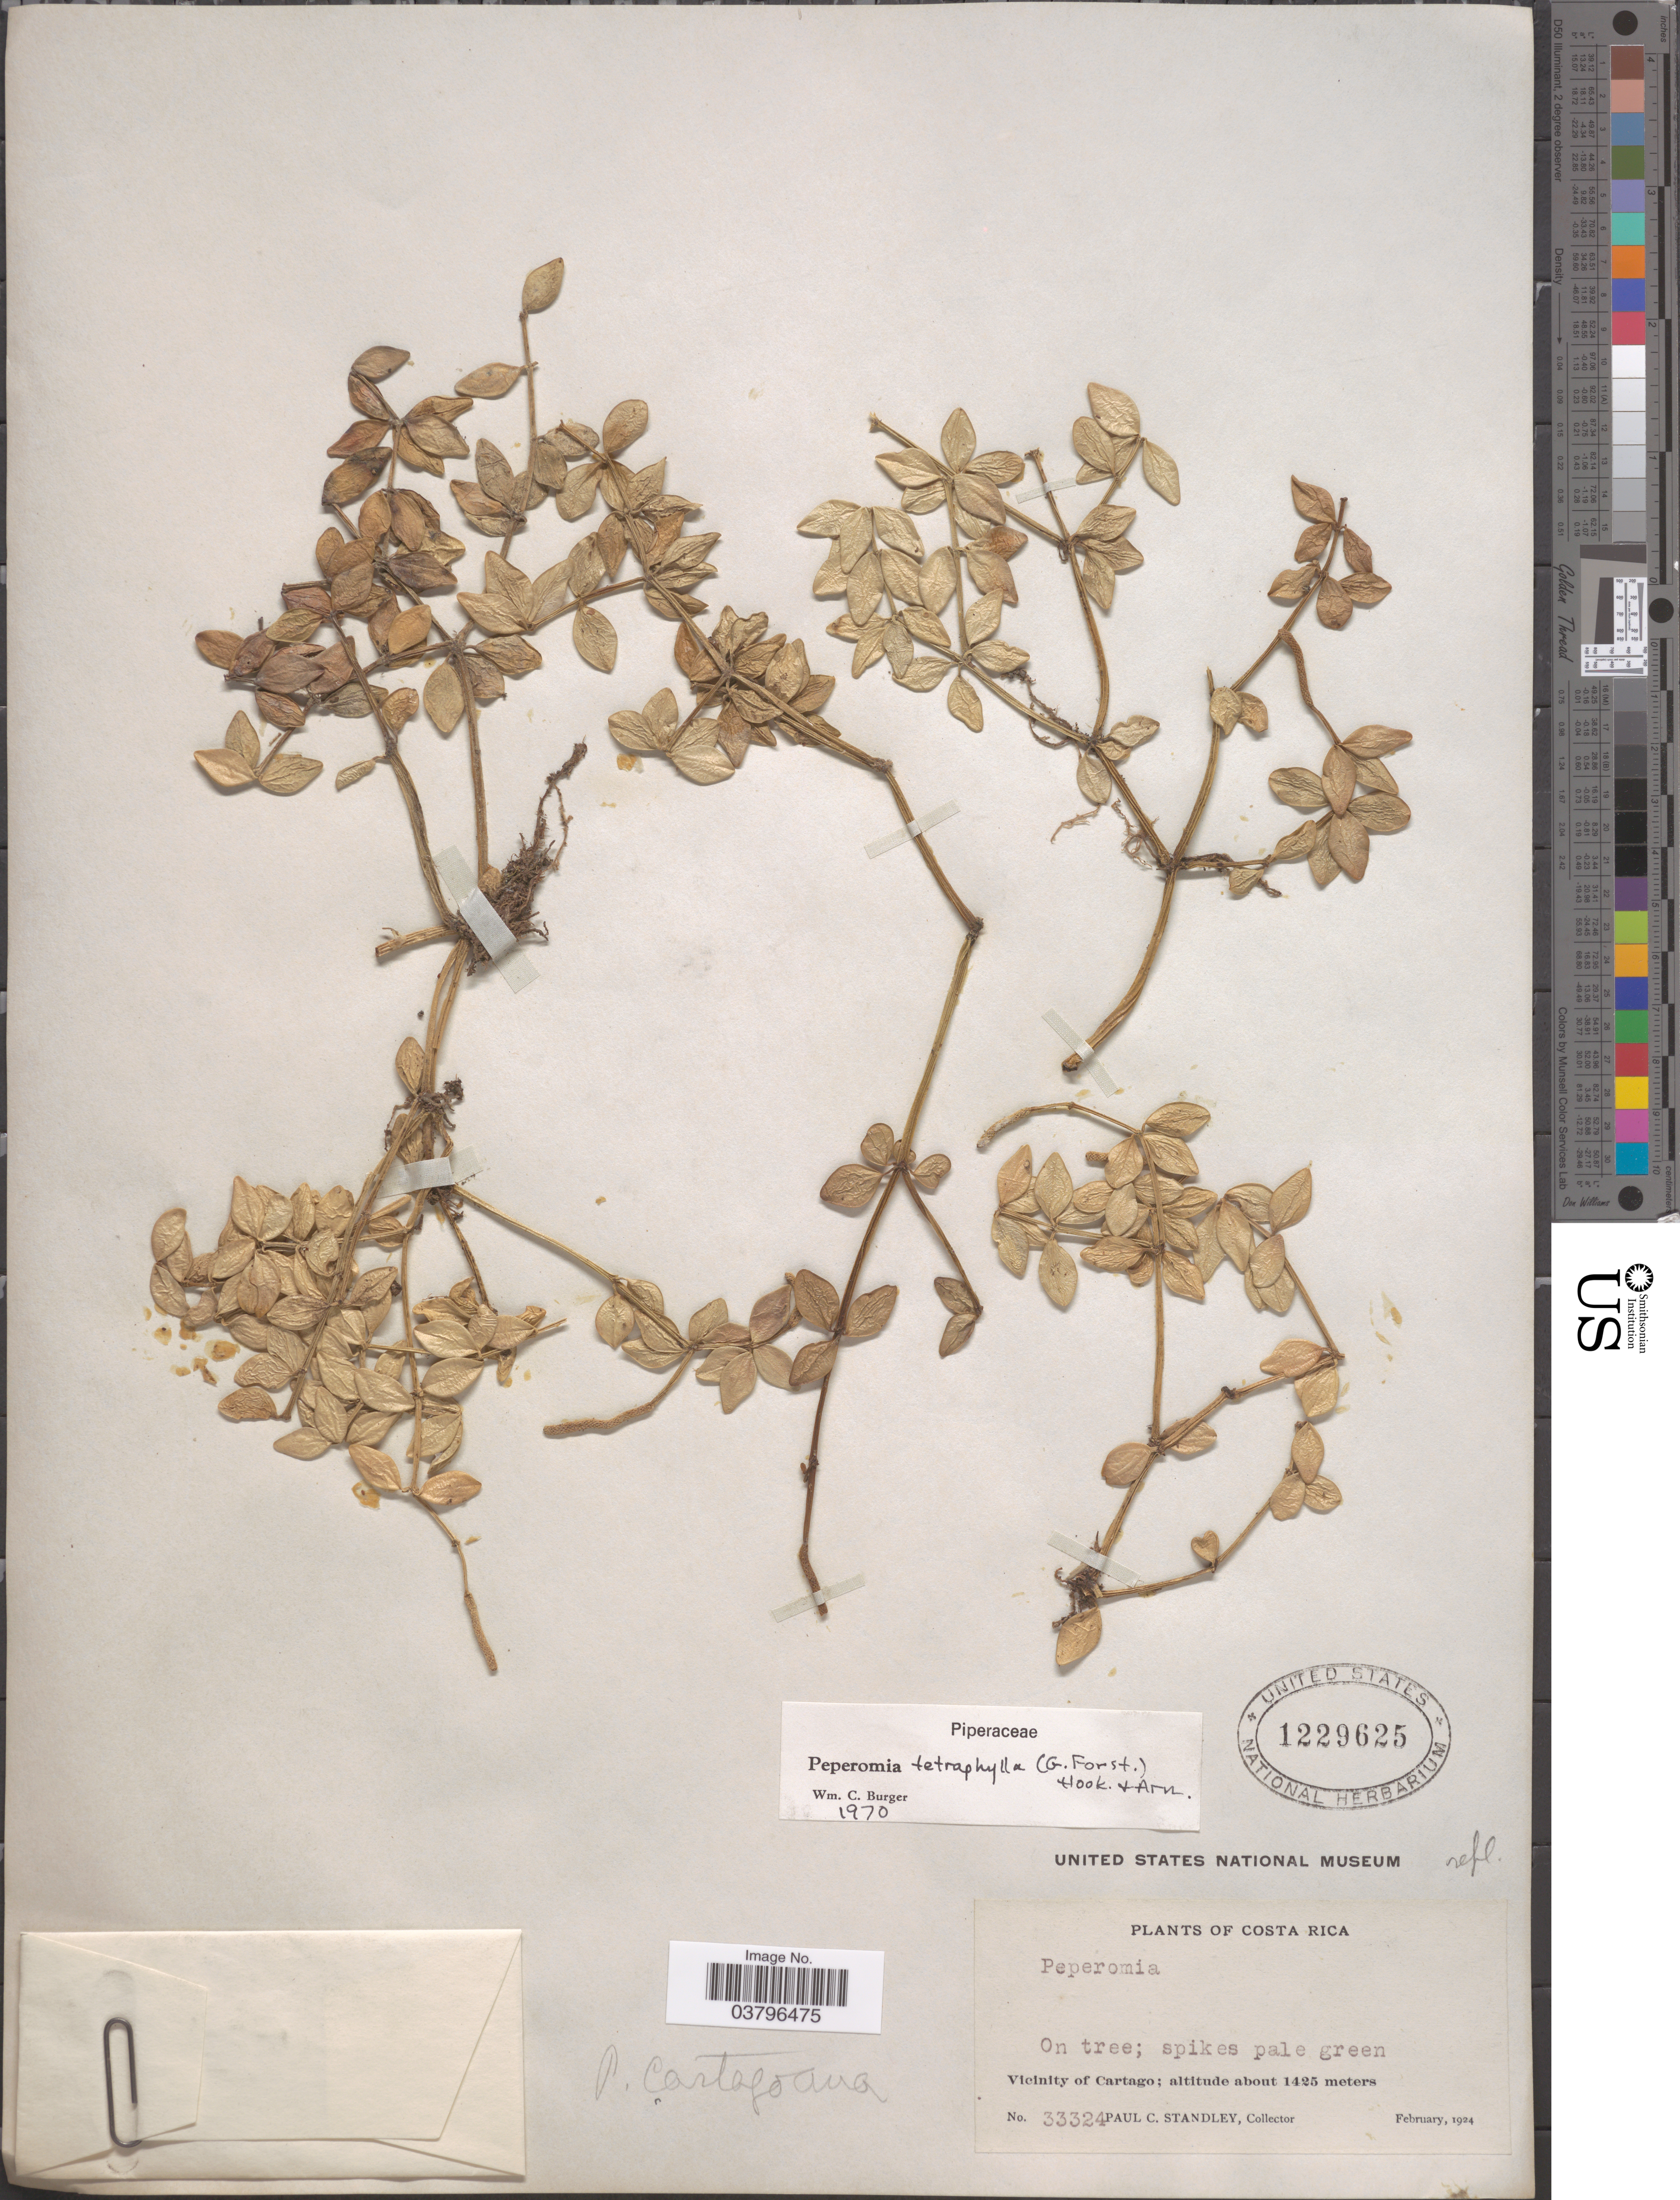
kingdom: Plantae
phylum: Tracheophyta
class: Magnoliopsida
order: Piperales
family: Piperaceae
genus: Peperomia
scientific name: Peperomia tetraphylla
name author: (G. Forst.) Hook. & Arn.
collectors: P. C. Standley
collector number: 33324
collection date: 1924-02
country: Costa Rica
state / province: Cartago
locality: Vicinity of Cartago.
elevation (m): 1425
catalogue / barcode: US 1229625